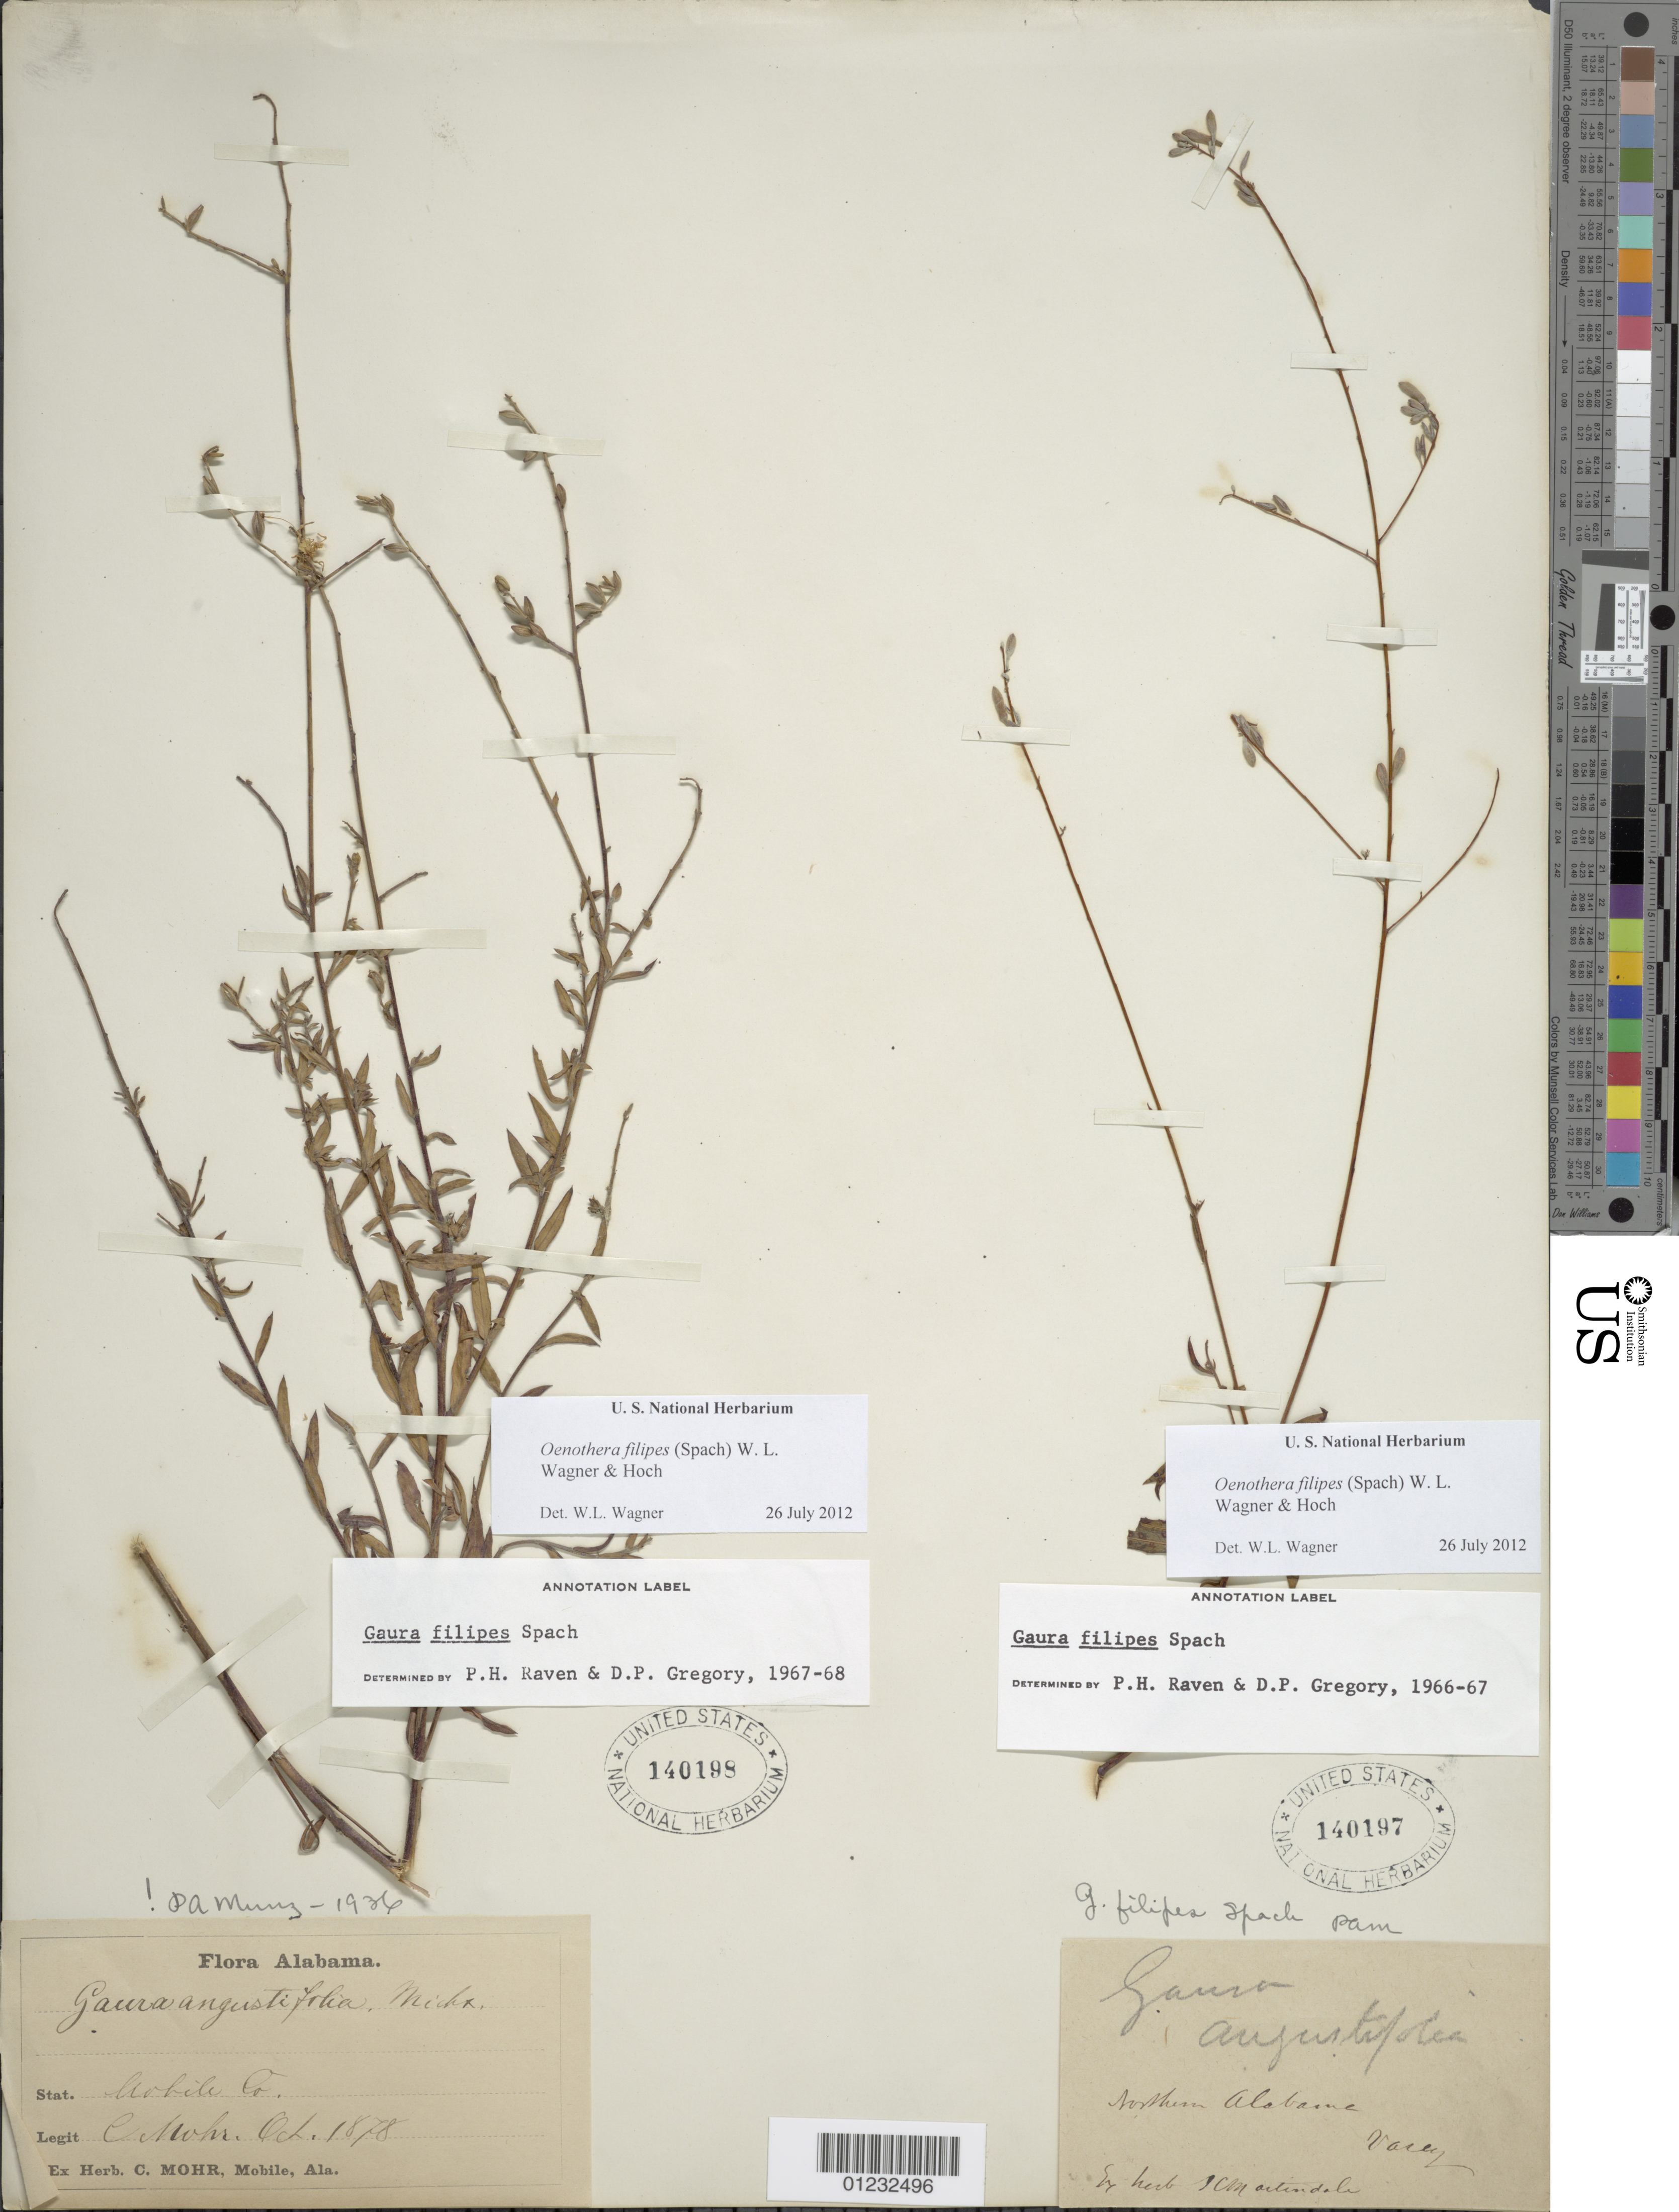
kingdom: Plantae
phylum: Tracheophyta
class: Magnoliopsida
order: Myrtales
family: Onagraceae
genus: Oenothera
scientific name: Oenothera filipes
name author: (Spach) W.L. Wagner & Hoch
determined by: Wagner, W. L., (BOT), Smithsonian Institution - National Museum of Natural History (UNITED STATES)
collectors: C. T. Mohr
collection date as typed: Oct 1878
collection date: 1878-10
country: United States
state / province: Alabama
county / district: Mobile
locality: Mobile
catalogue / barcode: US 140198